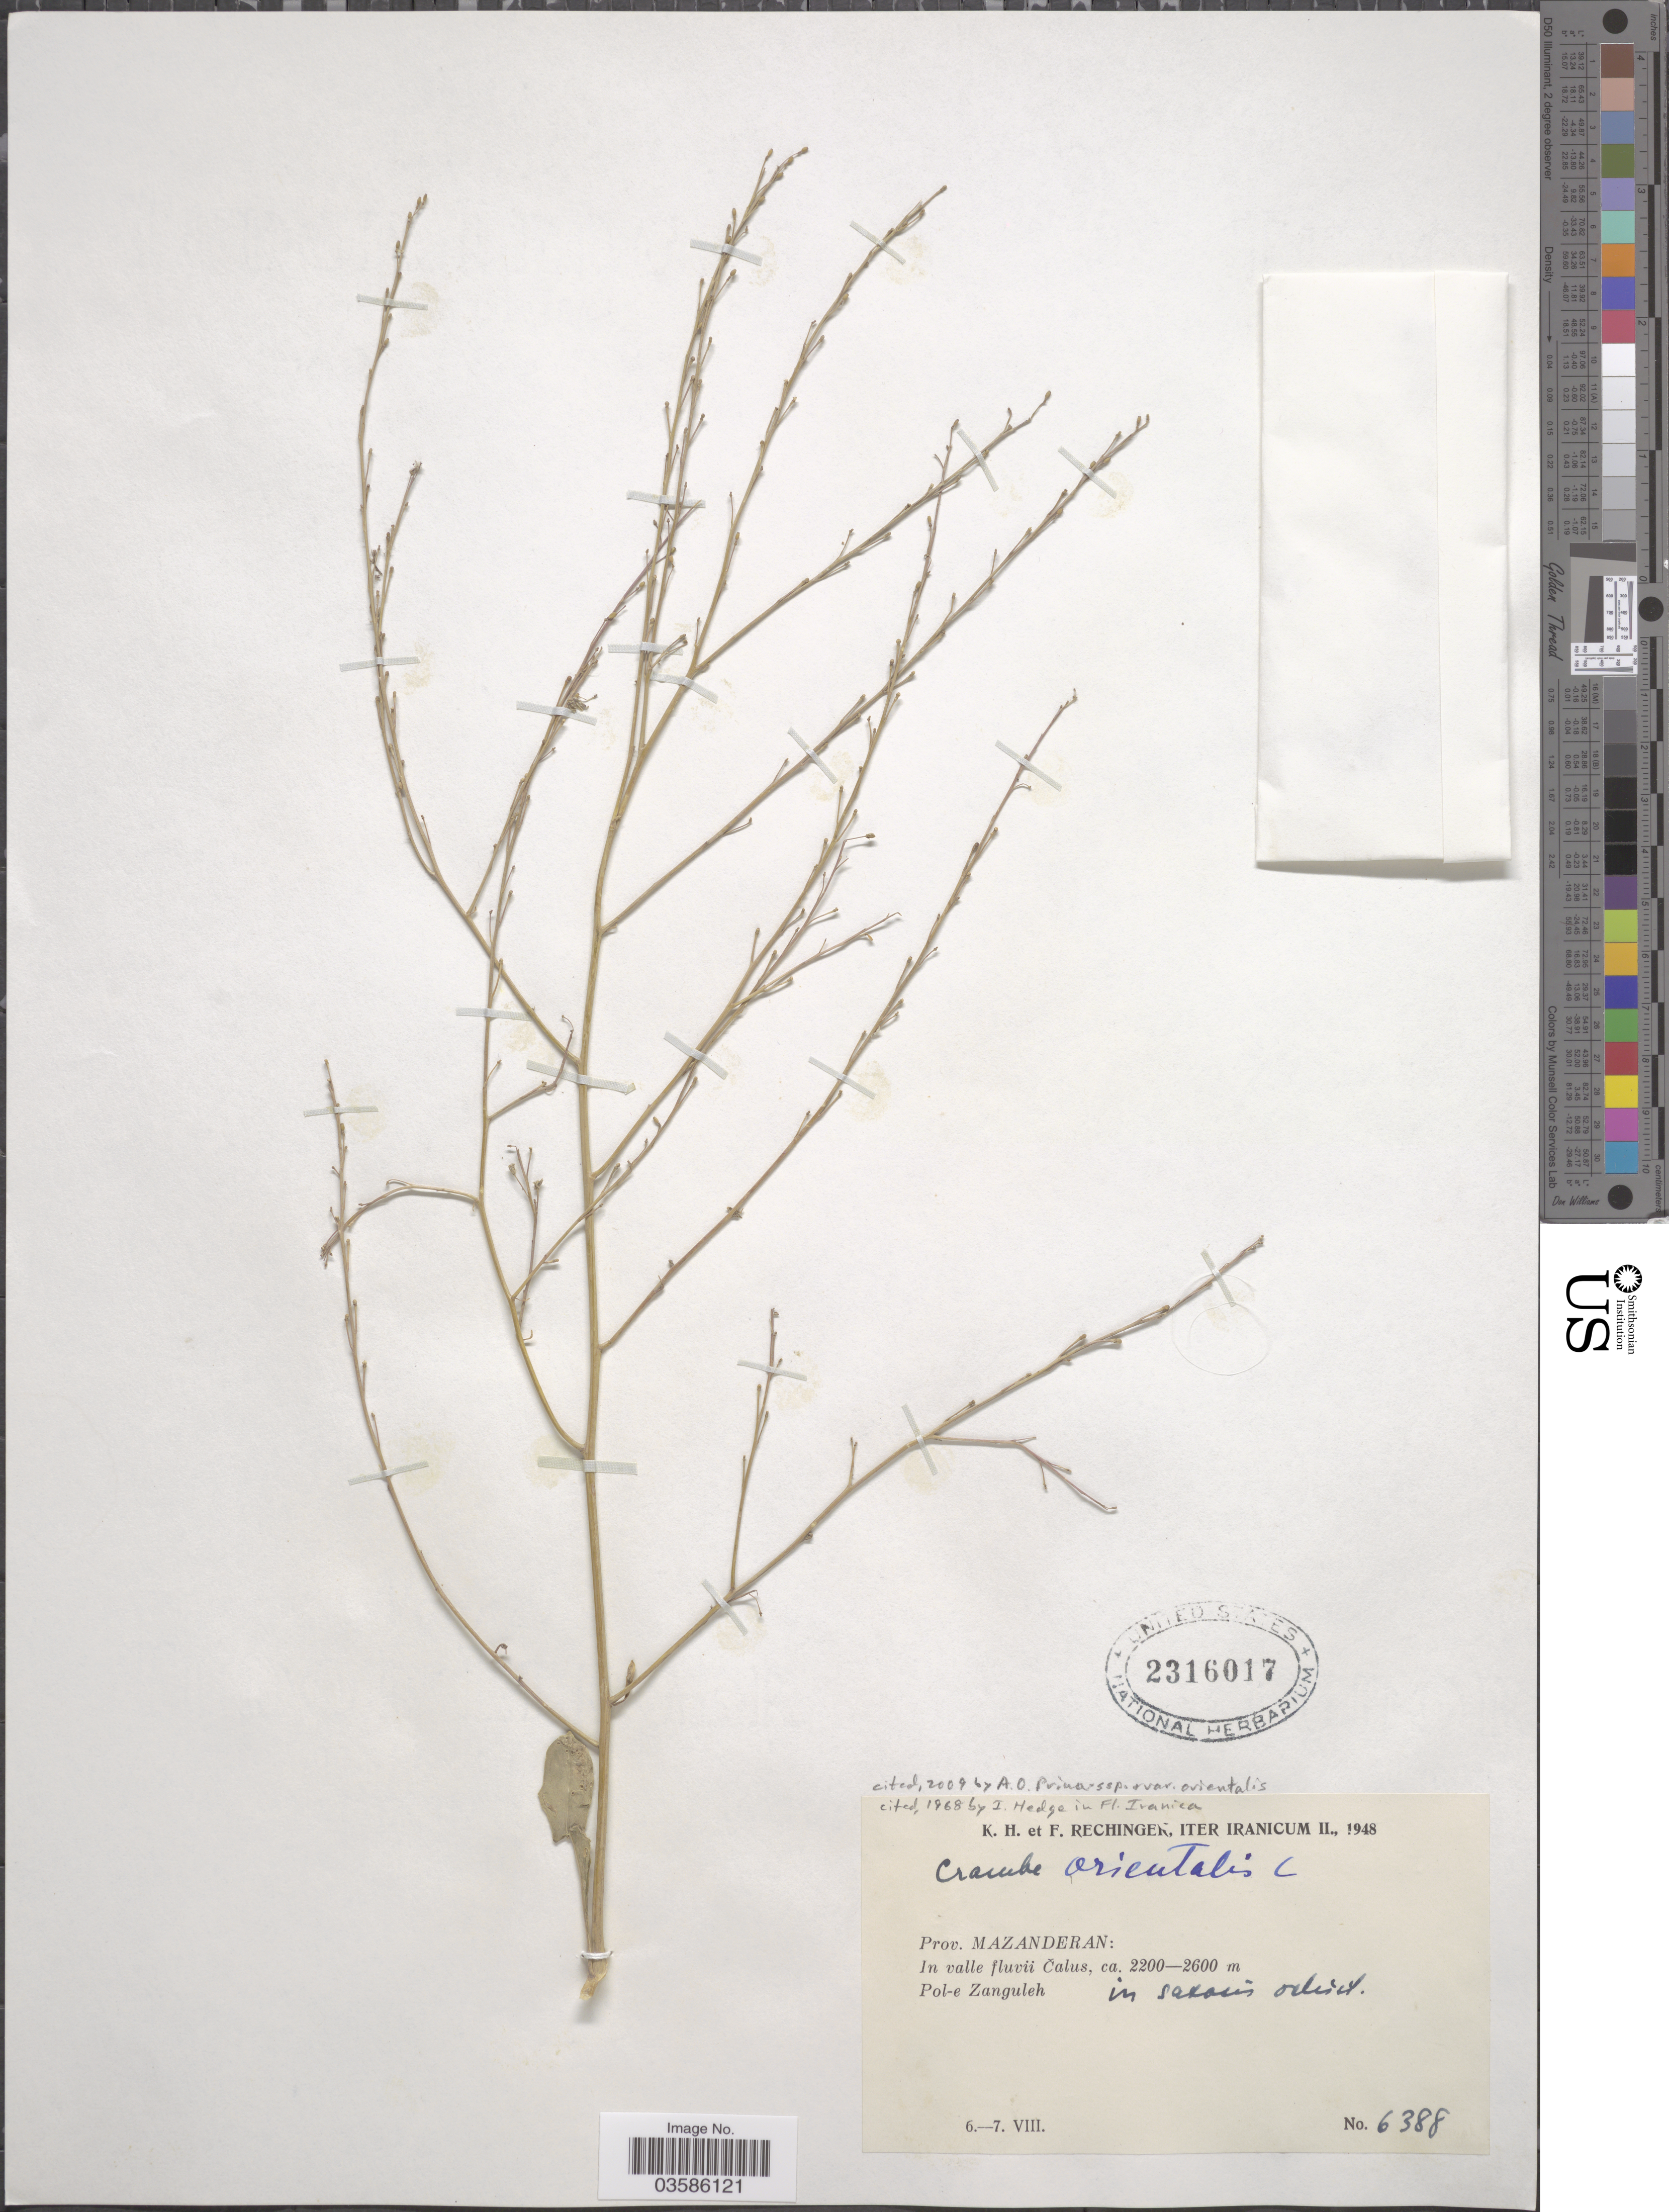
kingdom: Plantae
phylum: Tracheophyta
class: Magnoliopsida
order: Brassicales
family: Brassicaceae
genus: Crambe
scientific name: Crambe orientalis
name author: L.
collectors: K. H. Rechinger & F. Rechinger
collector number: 6388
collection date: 1948-08-06/1948-08-07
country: Iran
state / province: Mazandaran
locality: In valle fluvii Calus, Pol-e Zanguleh.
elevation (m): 2200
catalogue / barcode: US 2316017